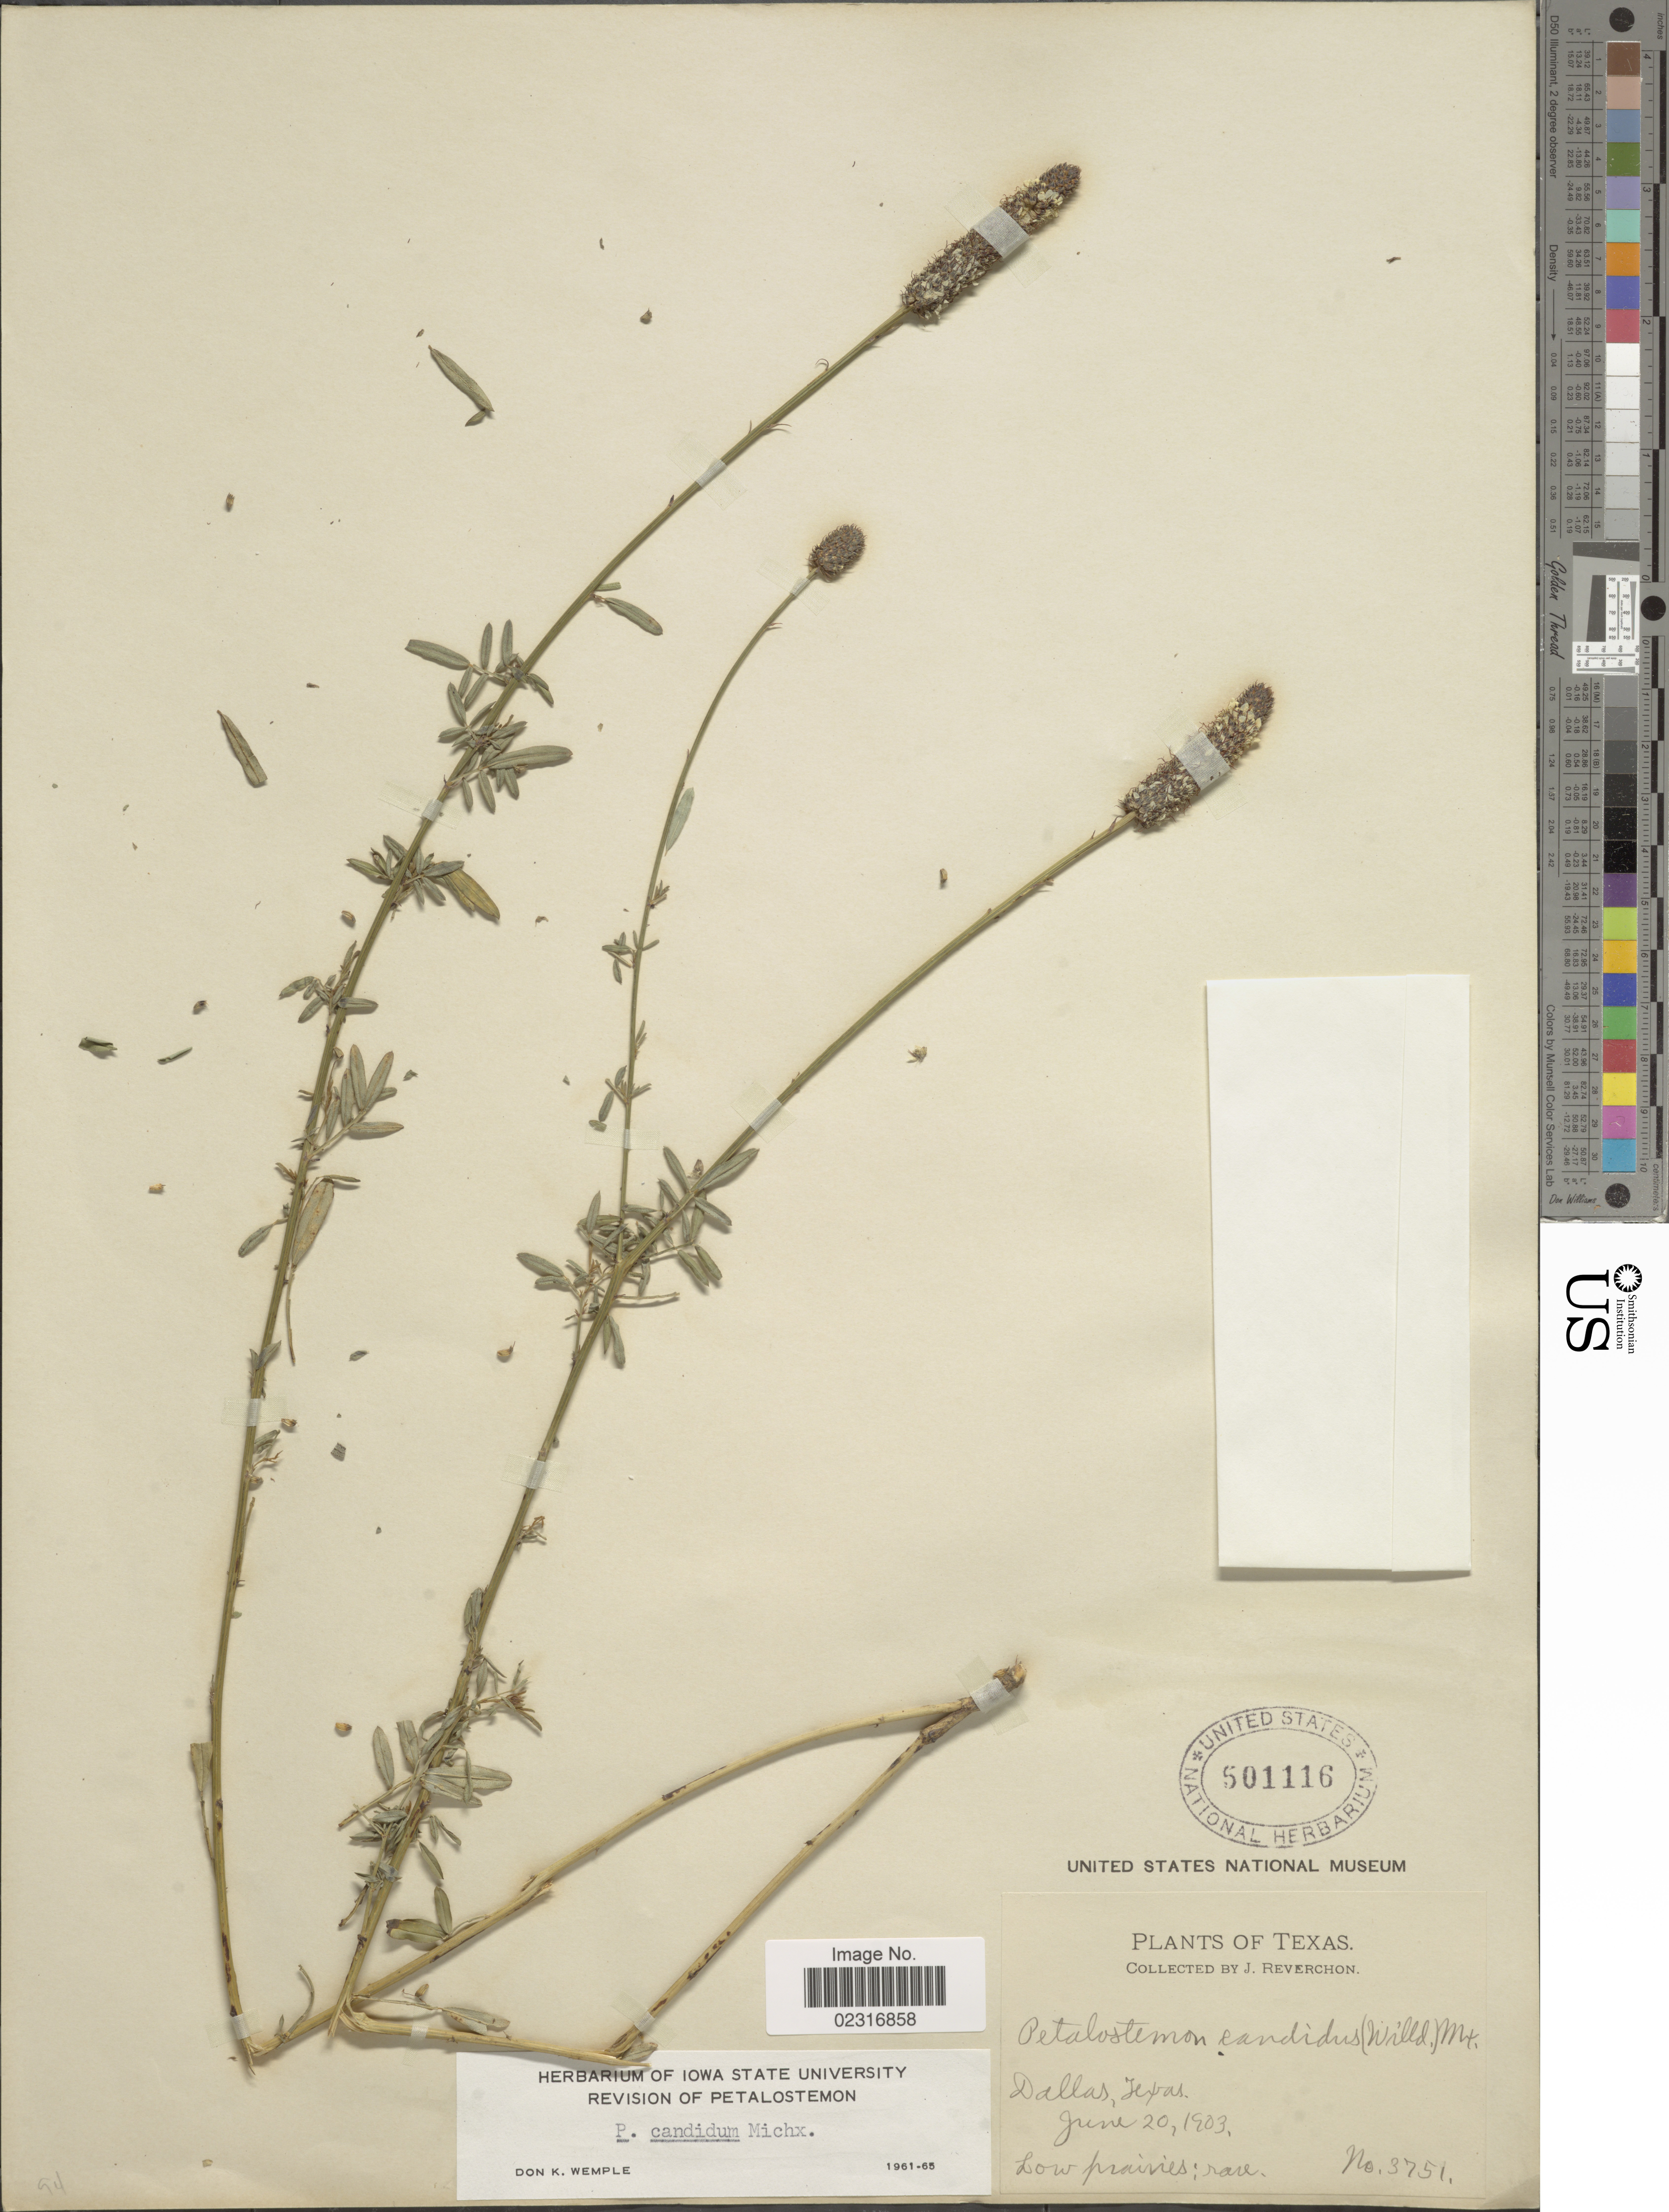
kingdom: Plantae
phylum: Tracheophyta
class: Magnoliopsida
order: Fabales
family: Fabaceae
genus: Dalea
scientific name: Dalea candida var. candida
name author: Michx. ex Willd.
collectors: J. Reverchon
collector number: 3751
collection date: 1903-06-20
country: United States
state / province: Texas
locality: Dallas, Texas.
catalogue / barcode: US 501116